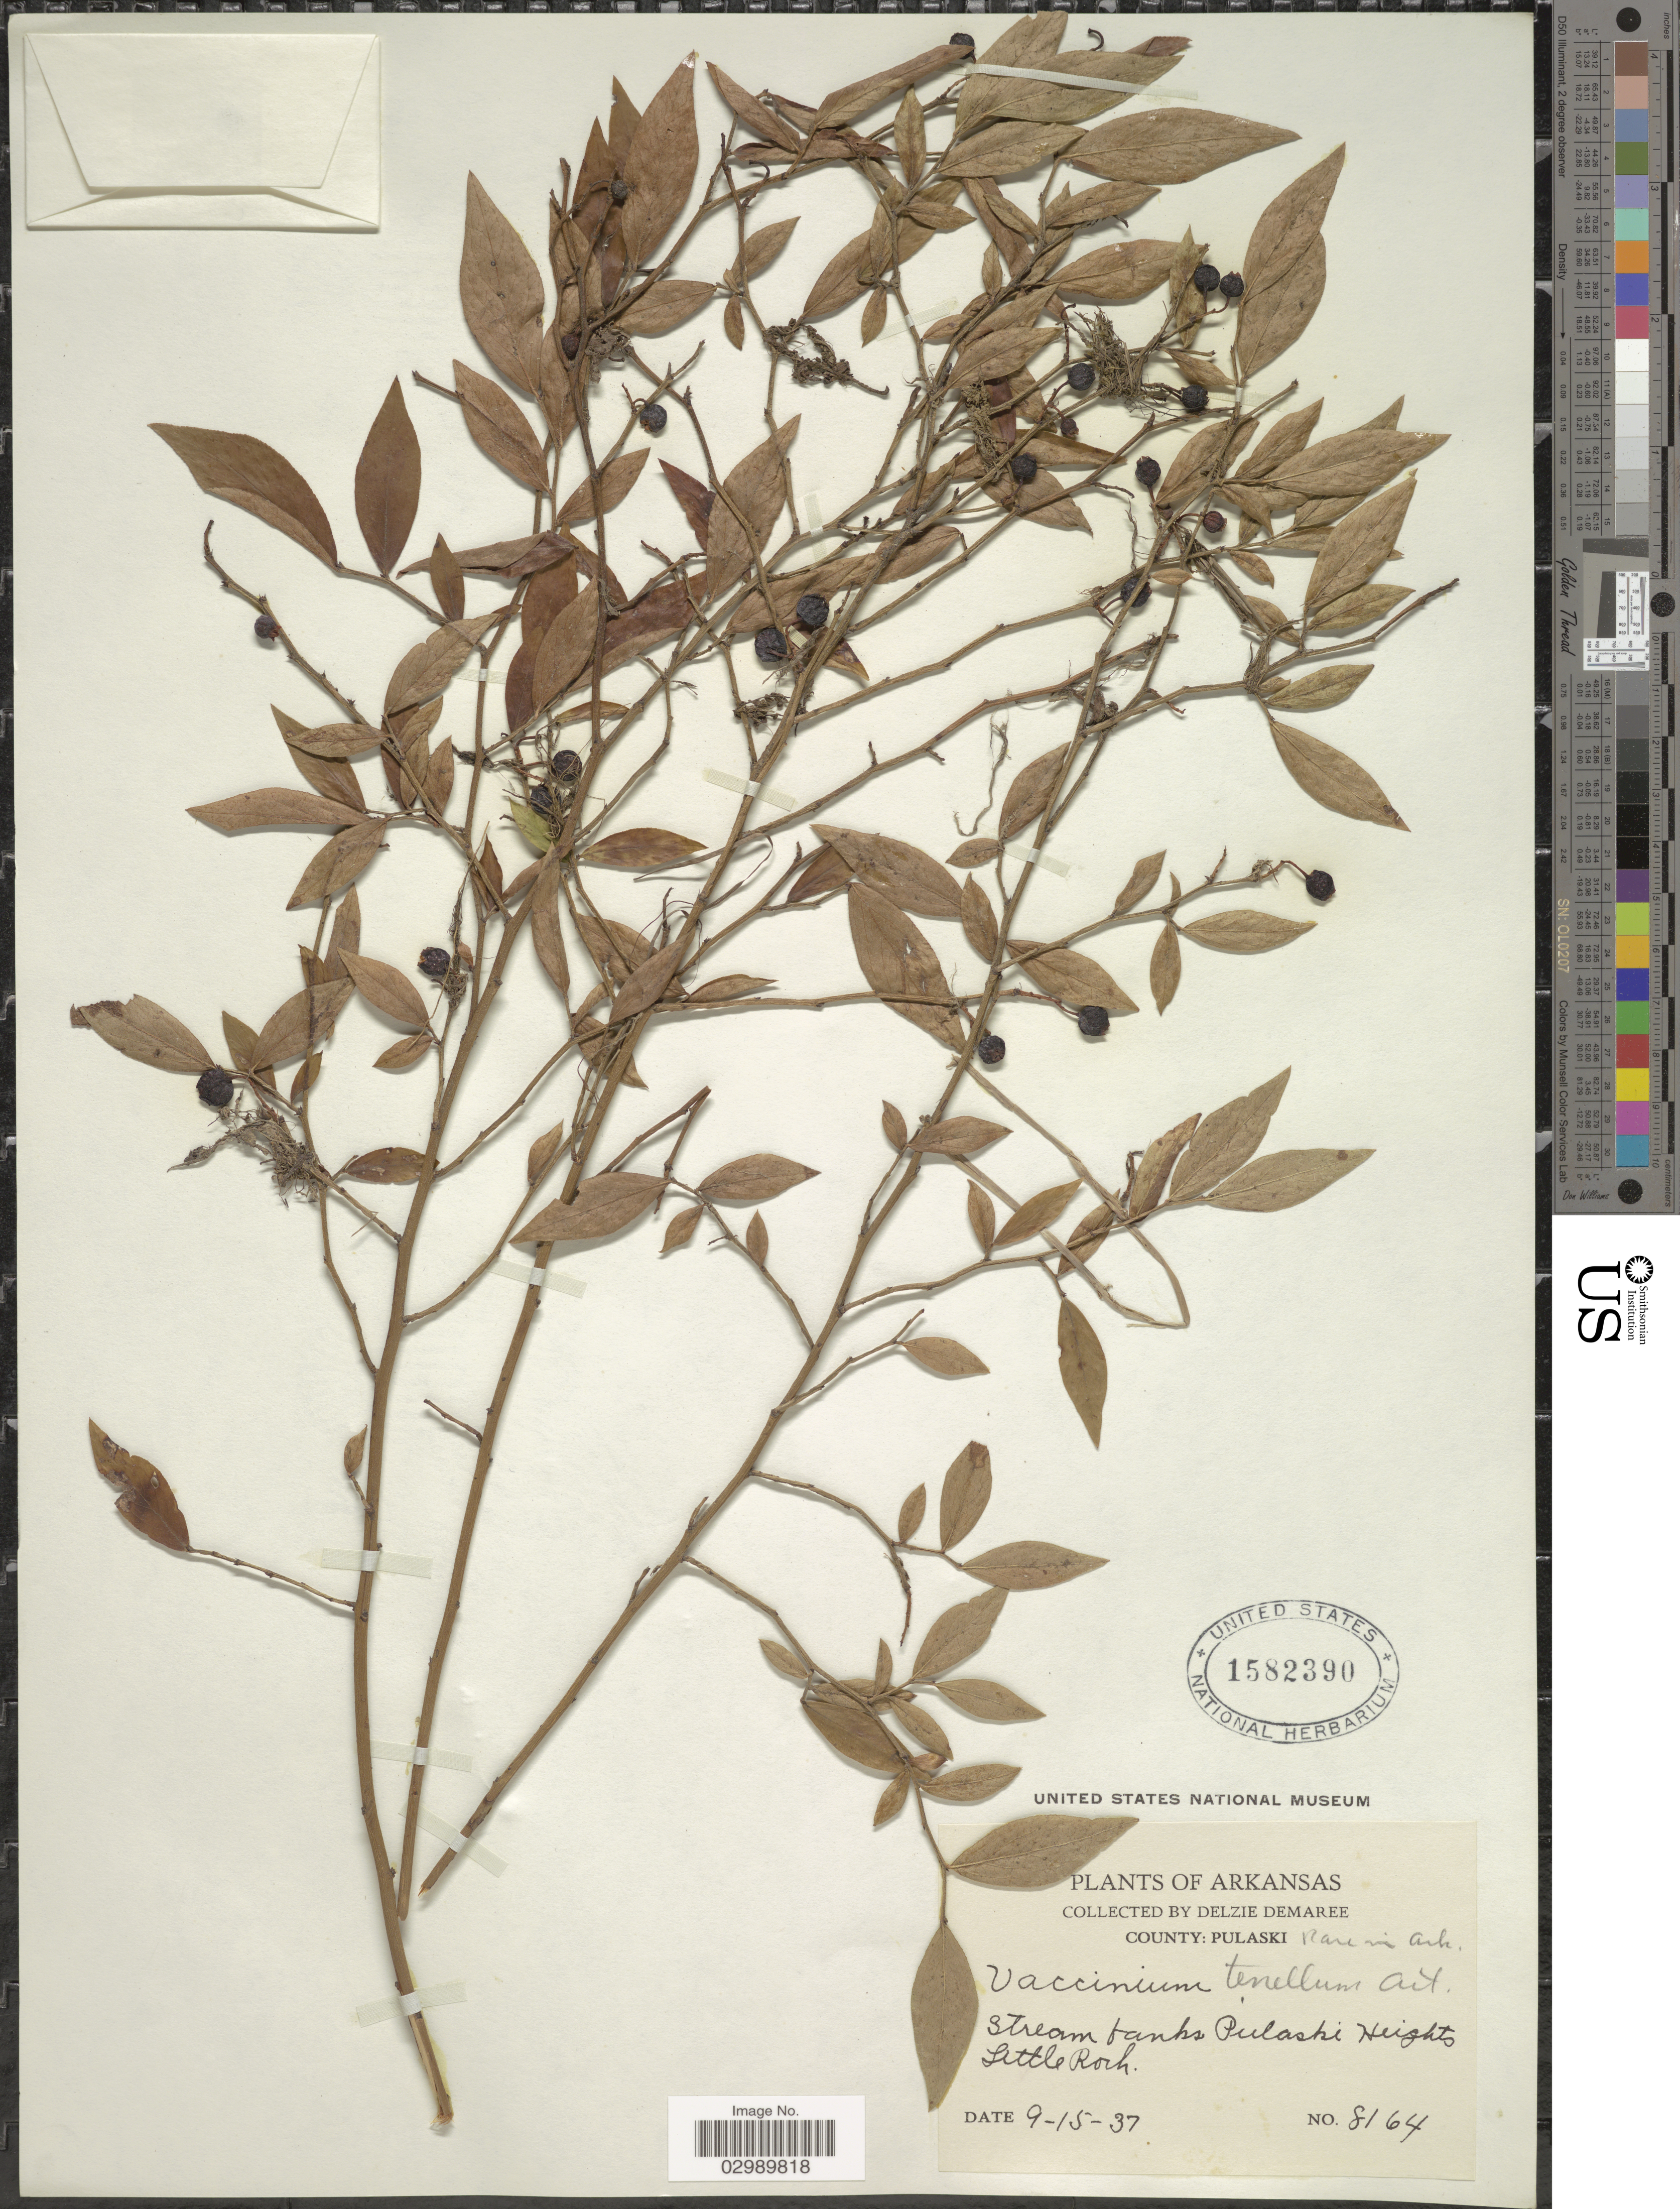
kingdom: Plantae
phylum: Tracheophyta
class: Magnoliopsida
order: Ericales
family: Ericaceae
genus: Vaccinium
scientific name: Vaccinium tenellum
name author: Aiton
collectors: D. Demaree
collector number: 8164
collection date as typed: Transcribed d/m/y: 15/9/37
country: United States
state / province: Arkansas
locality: County: Pulaski. Rare in Ark. Stream banks Pulaski Heights Little Rock.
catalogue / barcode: US 1582390